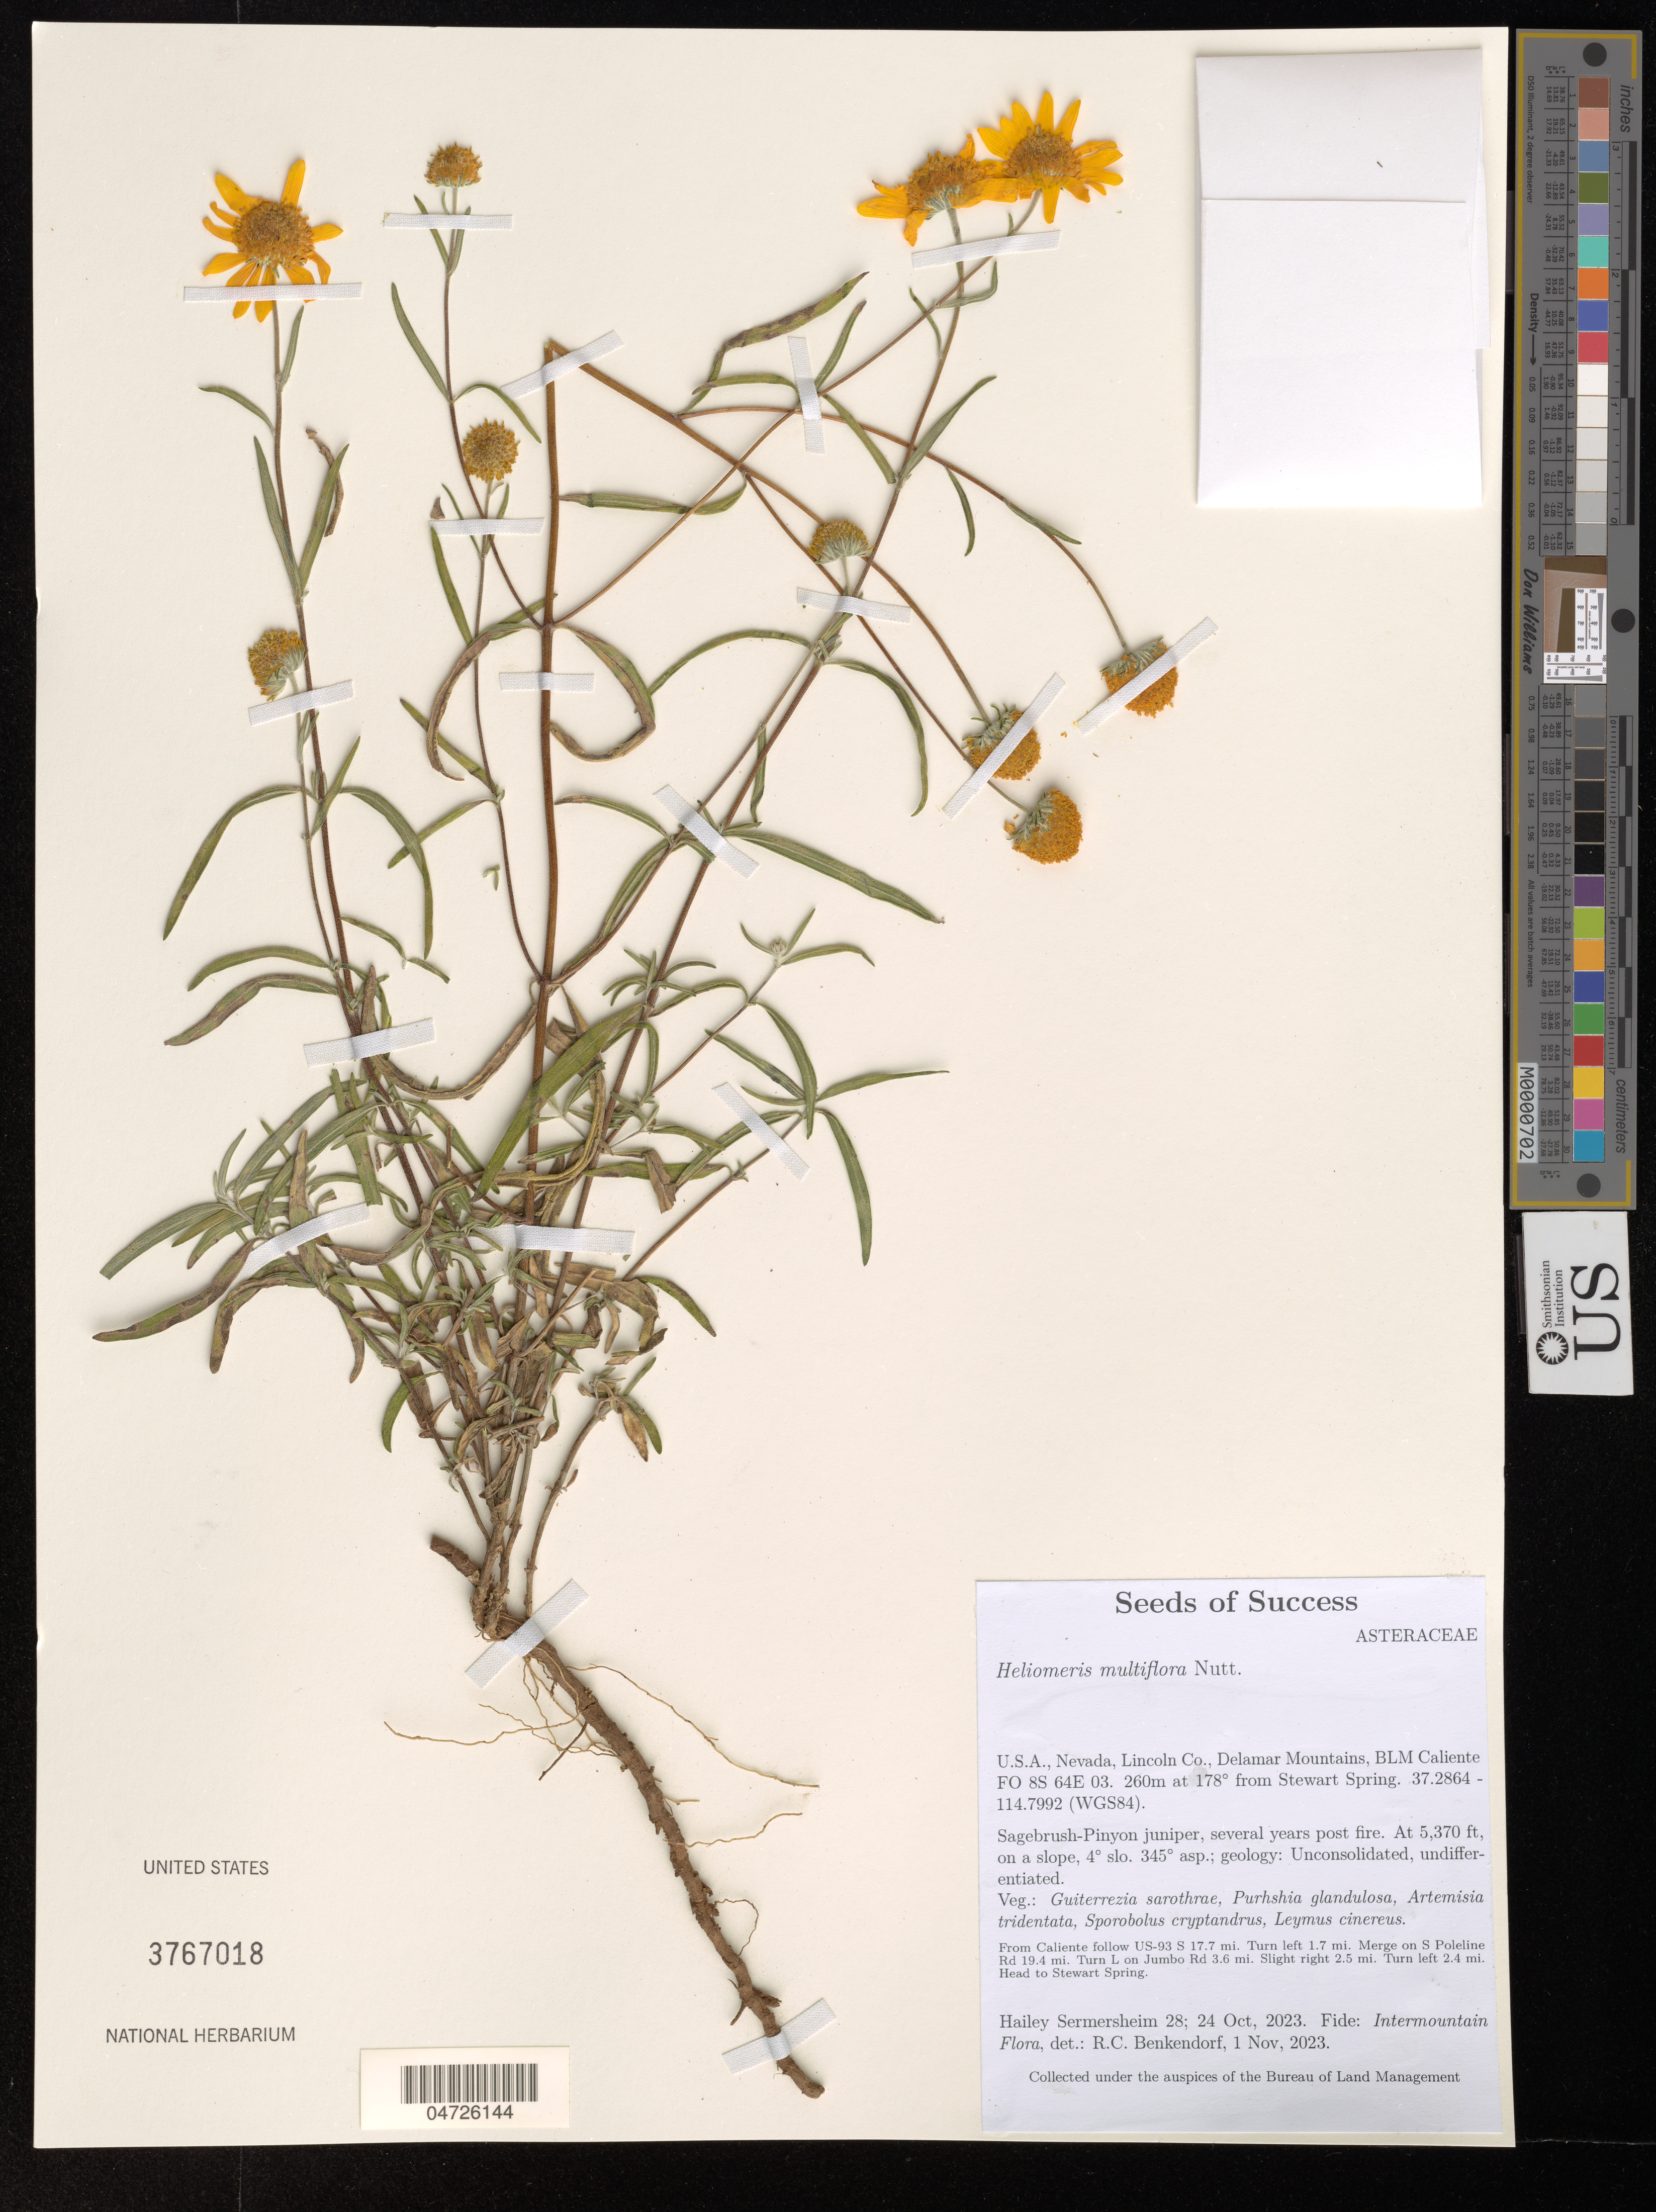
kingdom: Plantae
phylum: Tracheophyta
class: Magnoliopsida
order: Asterales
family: Asteraceae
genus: Heliomeris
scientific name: Heliomeris multiflora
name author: Nutt.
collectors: H. Sermersheim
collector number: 28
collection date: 2023-10-24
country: United States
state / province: Nevada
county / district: Lincoln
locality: Lincoln Co., Delamar Mountains, BLM Caliente FO 8S 64E 03. 260m at 178° from Stewart Spring. (WGS84). From Caliente follow US-93 S 17.7 mi. Turn left 1.7 mi. Merge on S Poleline Rd 19.4 mi. Turn L on Jumbo Rd 3.6 mi. Slight right 2.5 mi. Turn left 2.4 mi. Head to Stewart Spring.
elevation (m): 1637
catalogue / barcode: US 3767018